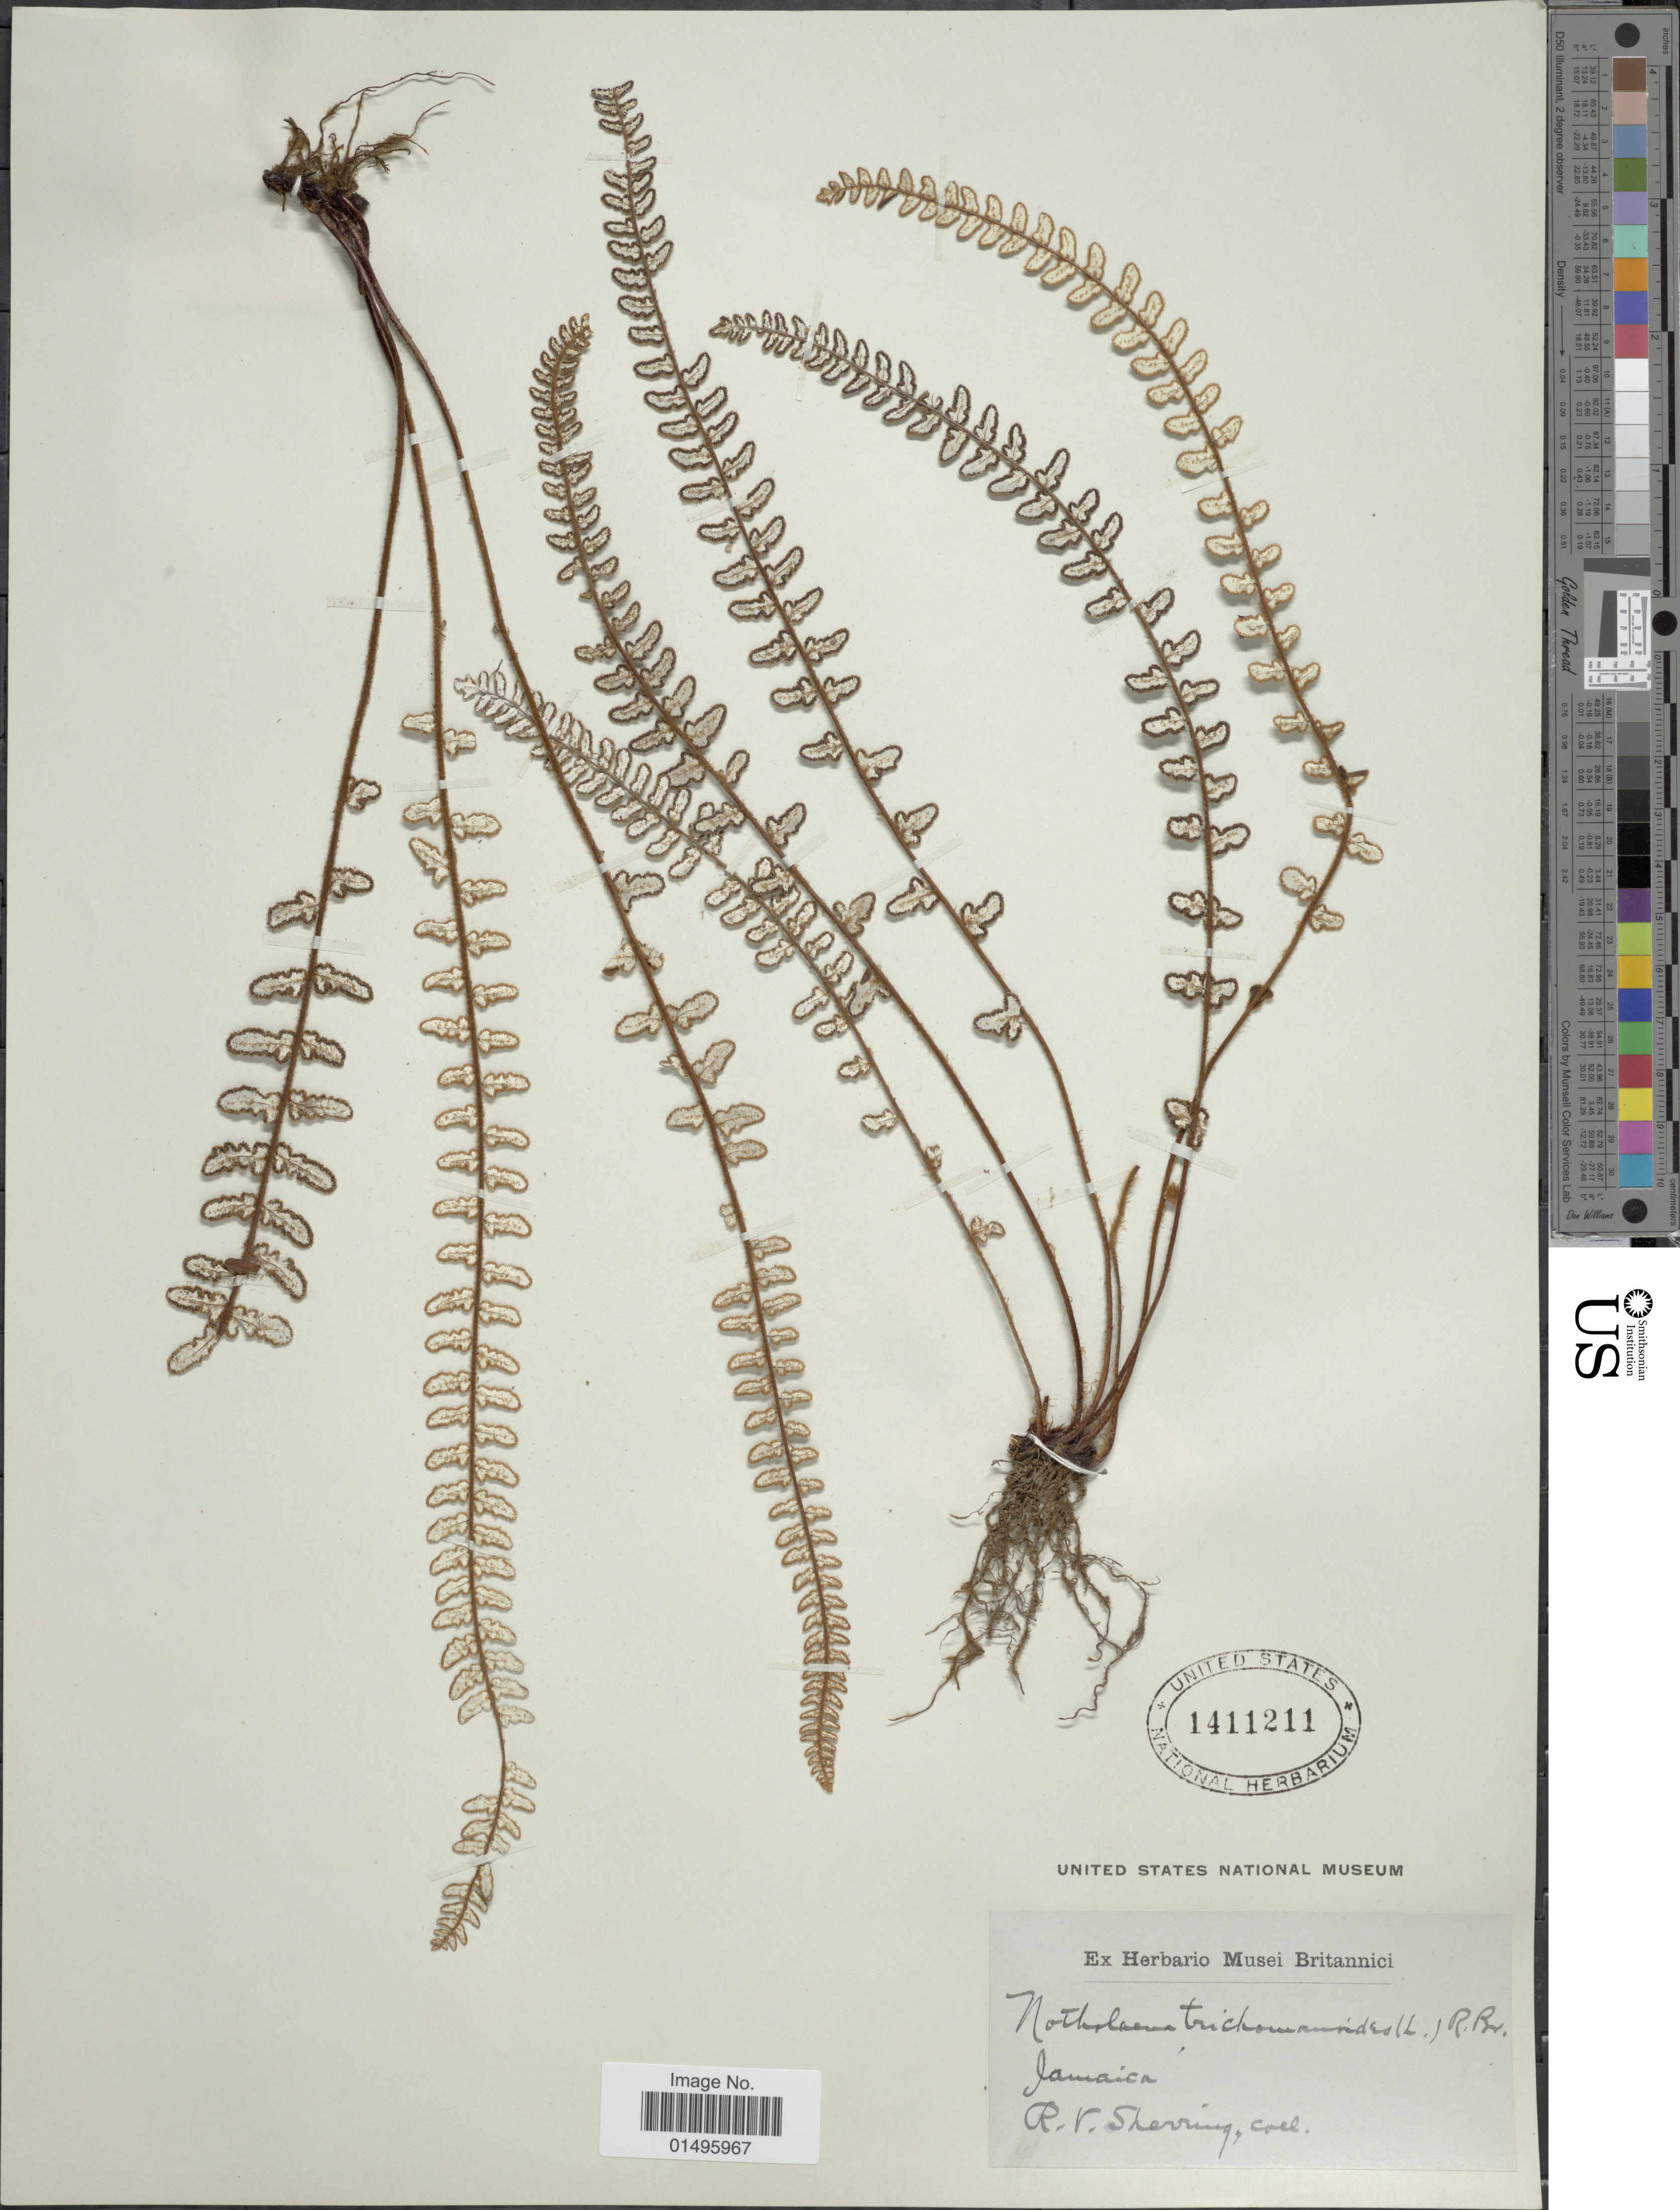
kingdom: Plantae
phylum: Tracheophyta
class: Polypodiopsida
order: Polypodiales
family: Pteridaceae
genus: Notholaena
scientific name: Notholaena trichomanoides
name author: (L.) Desv.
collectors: R. Sherring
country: Jamaica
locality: Jamaica.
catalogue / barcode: US 1411211